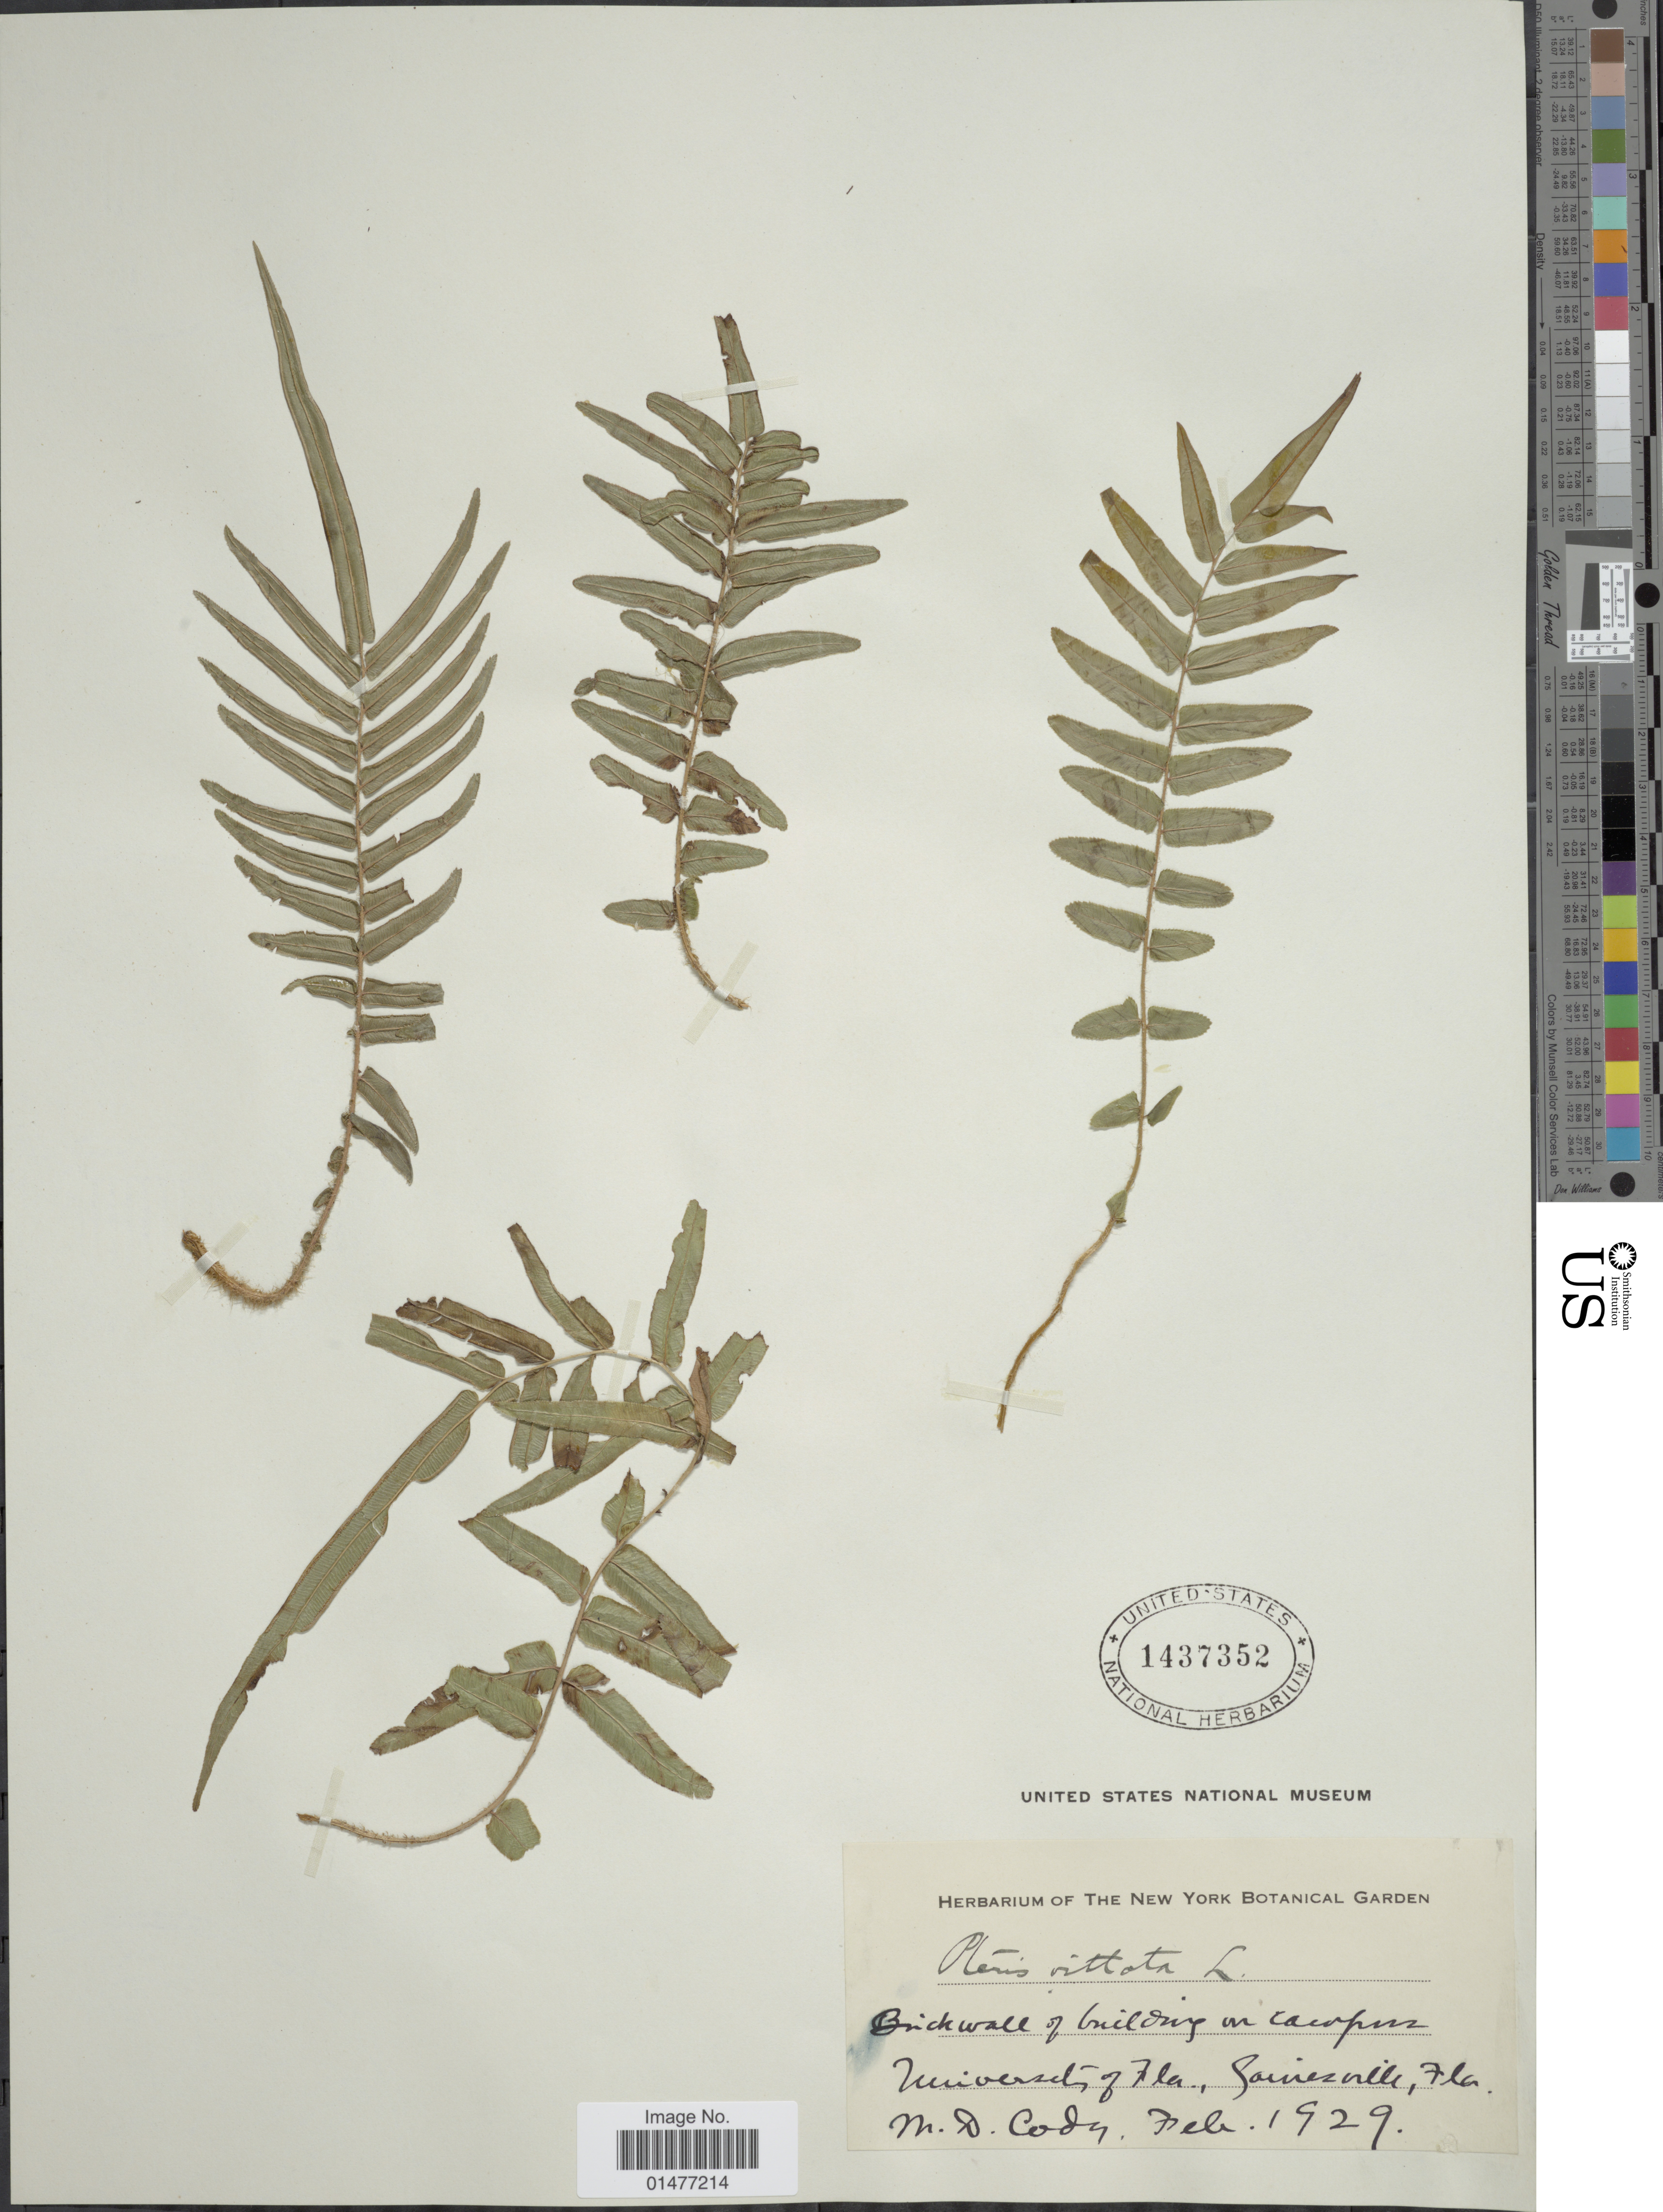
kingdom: Plantae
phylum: Tracheophyta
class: Polypodiopsida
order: Polypodiales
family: Pteridaceae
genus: Pteris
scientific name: Pteris vittata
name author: L.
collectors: M. Cody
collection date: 1929-02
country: United States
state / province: Florida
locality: Brickwall of brilony in cacpur university of Fla, Gainesville, Fla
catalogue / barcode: US 1437352